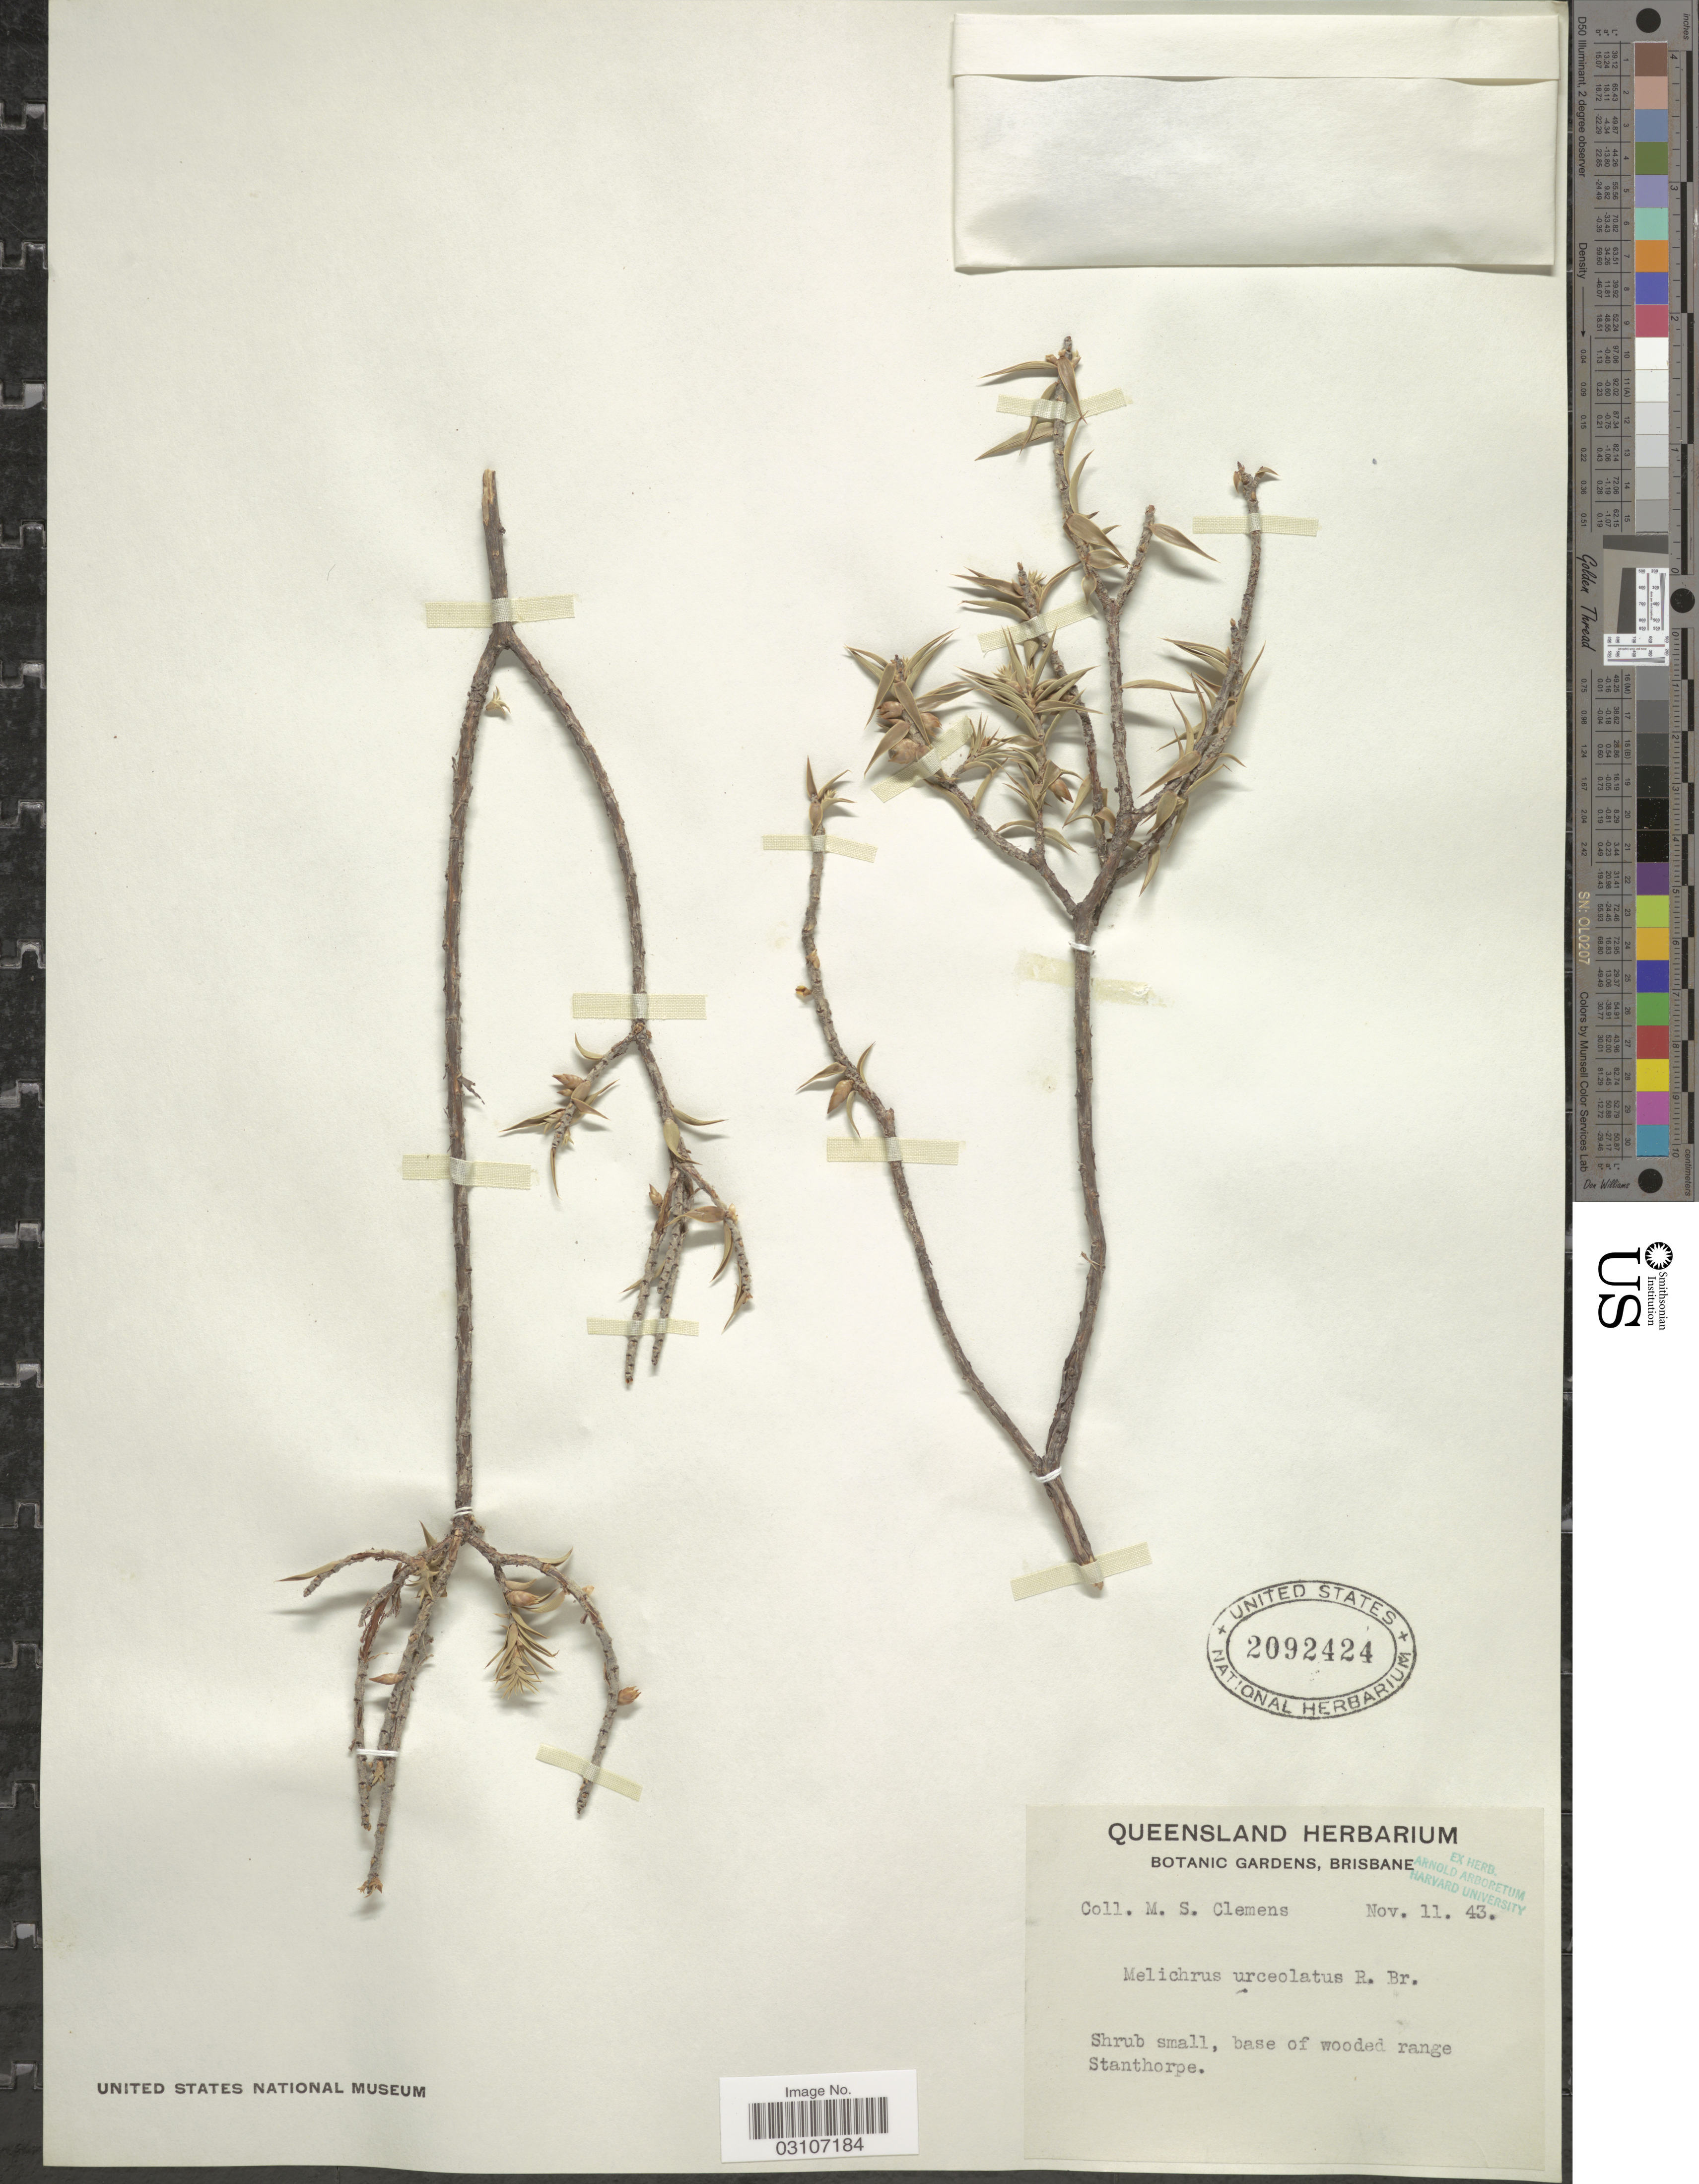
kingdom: Plantae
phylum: Tracheophyta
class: Magnoliopsida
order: Ericales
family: Ericaceae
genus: Melichrus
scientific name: Melichrus urceolatus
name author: R. Br.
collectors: M. S. Clemens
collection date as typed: Transcribed d/m/y: 11/11/43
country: Australia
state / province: Queensland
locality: Base of wooded range Stanthorpe.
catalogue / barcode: US 2092424